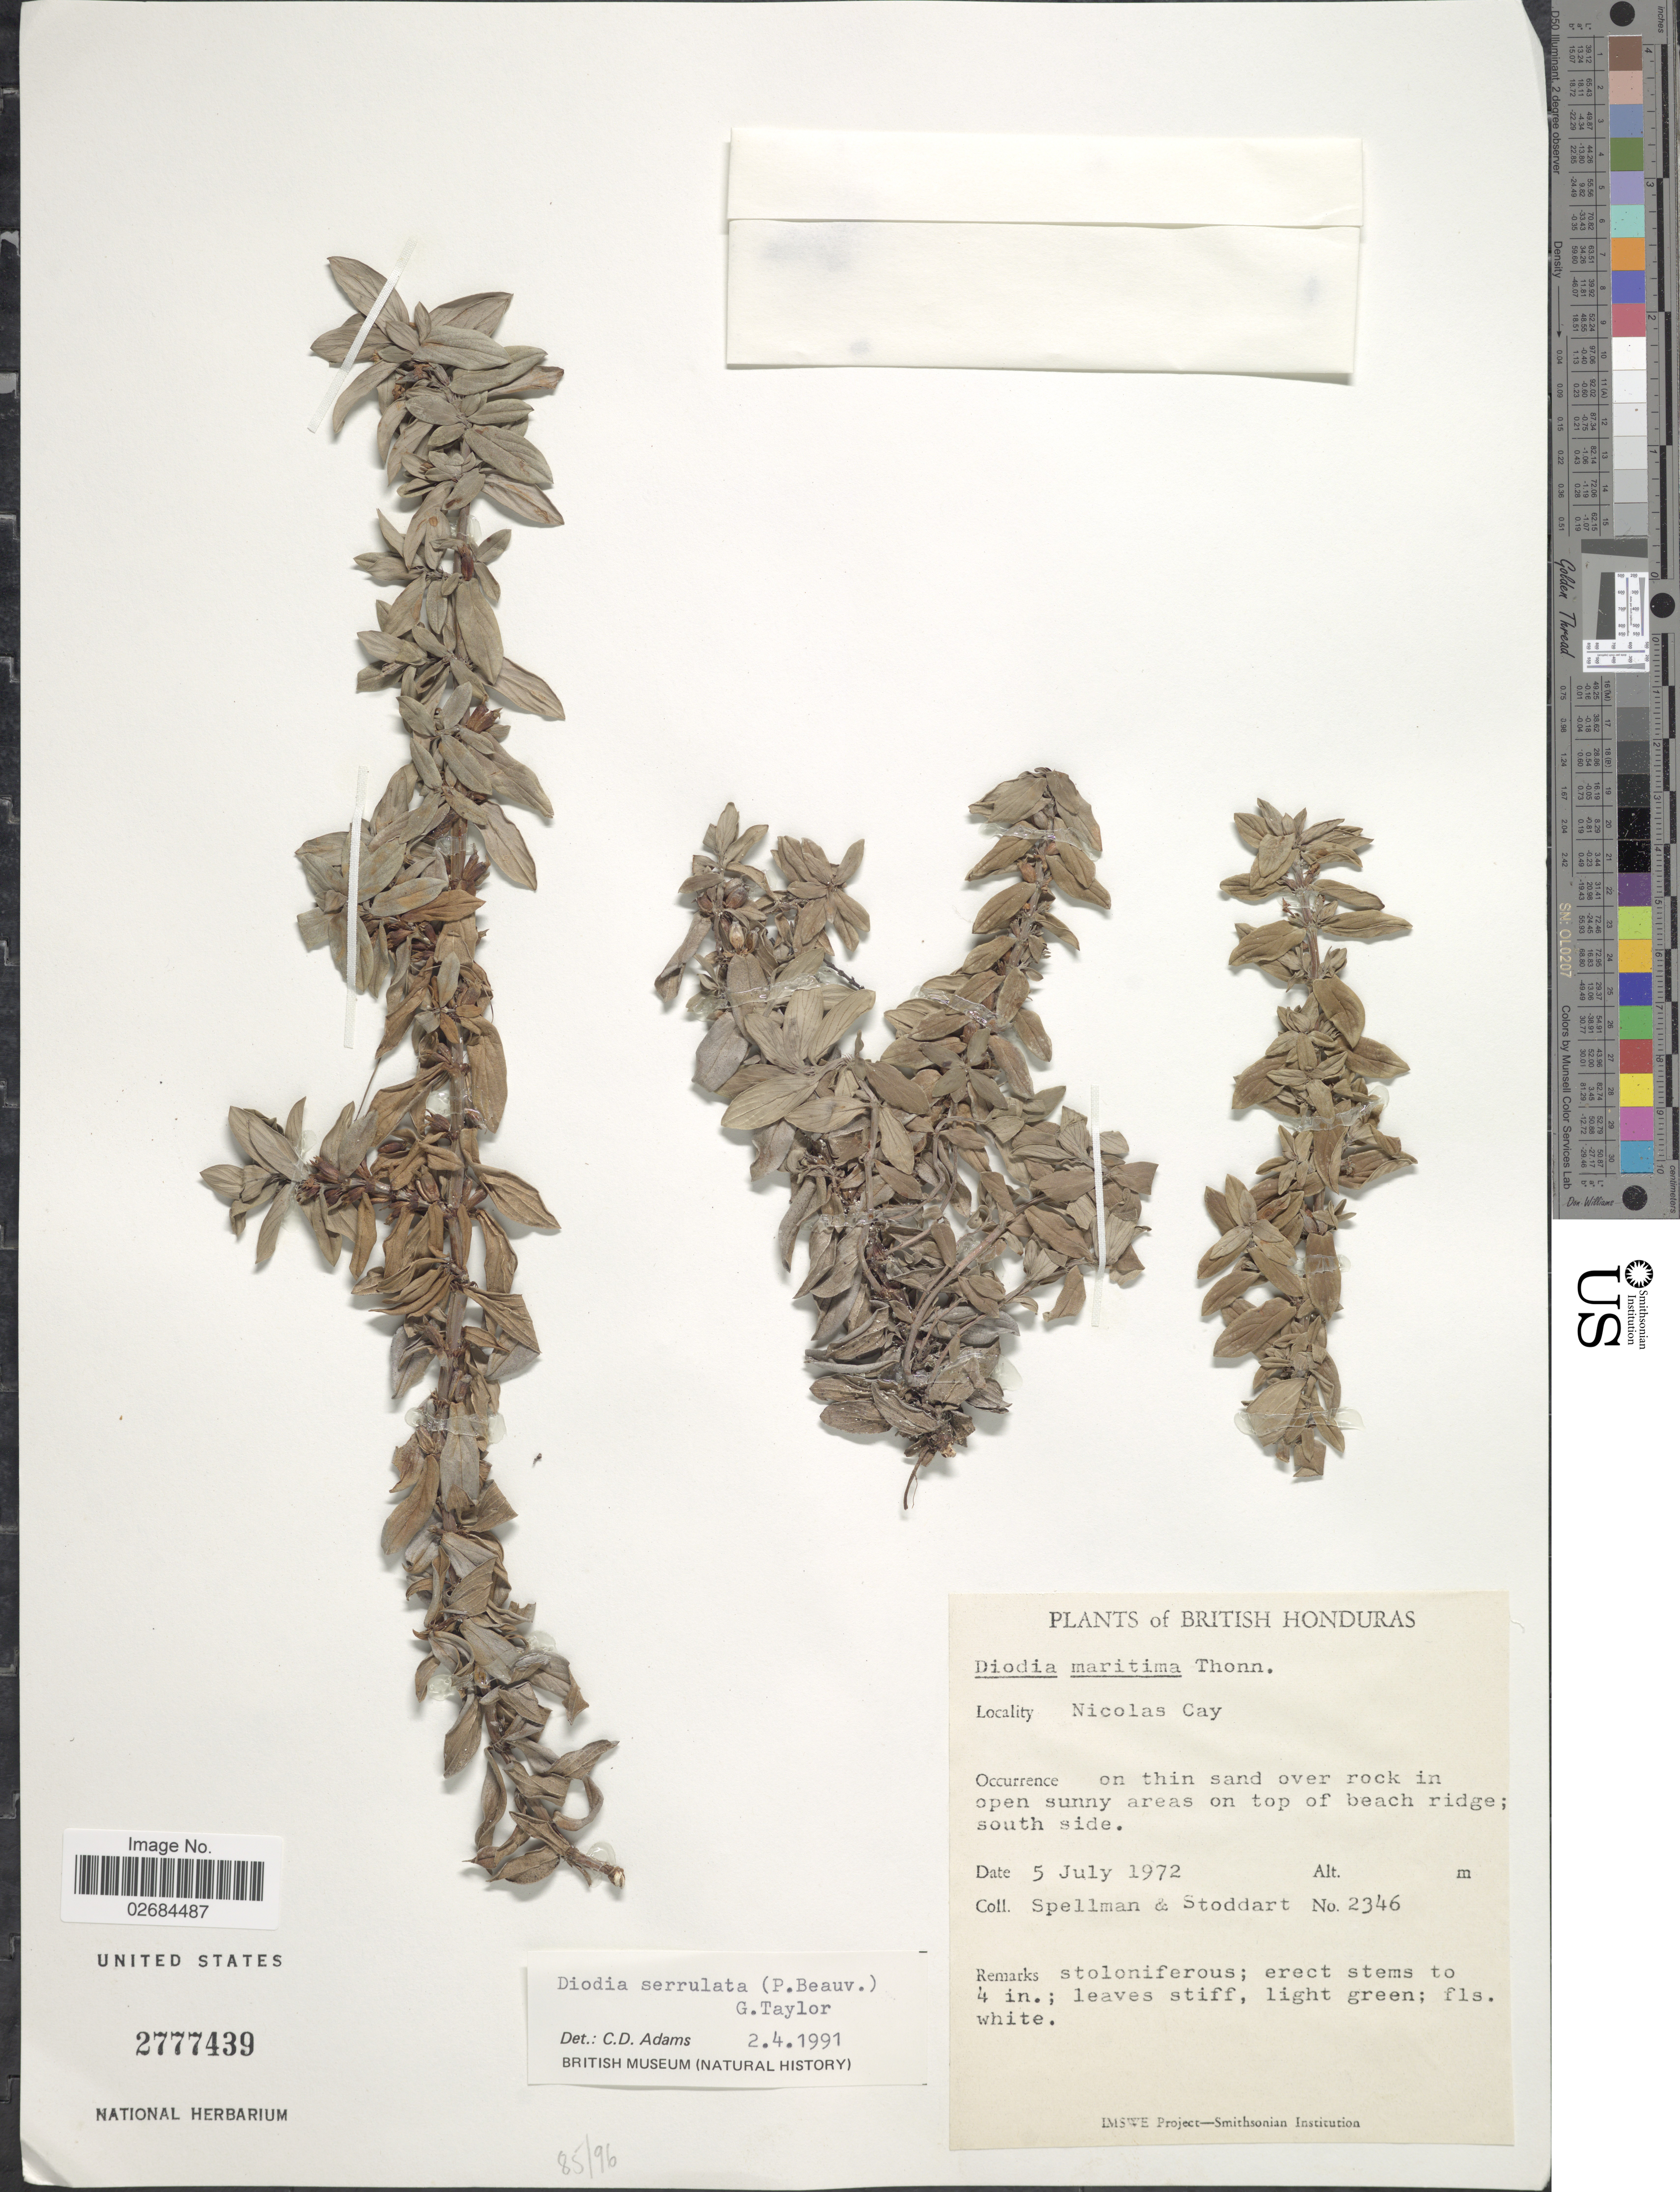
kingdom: Plantae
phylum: Tracheophyta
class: Magnoliopsida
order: Gentianales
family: Rubiaceae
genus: Diodia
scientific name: Diodia serrulata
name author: (P. Beauv.) G. Taylor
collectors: Spellman, -- & -. Stoddart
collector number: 2346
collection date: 1972-07-05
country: Belize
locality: British Honduras. Nicolas Cay.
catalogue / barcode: US 2777439